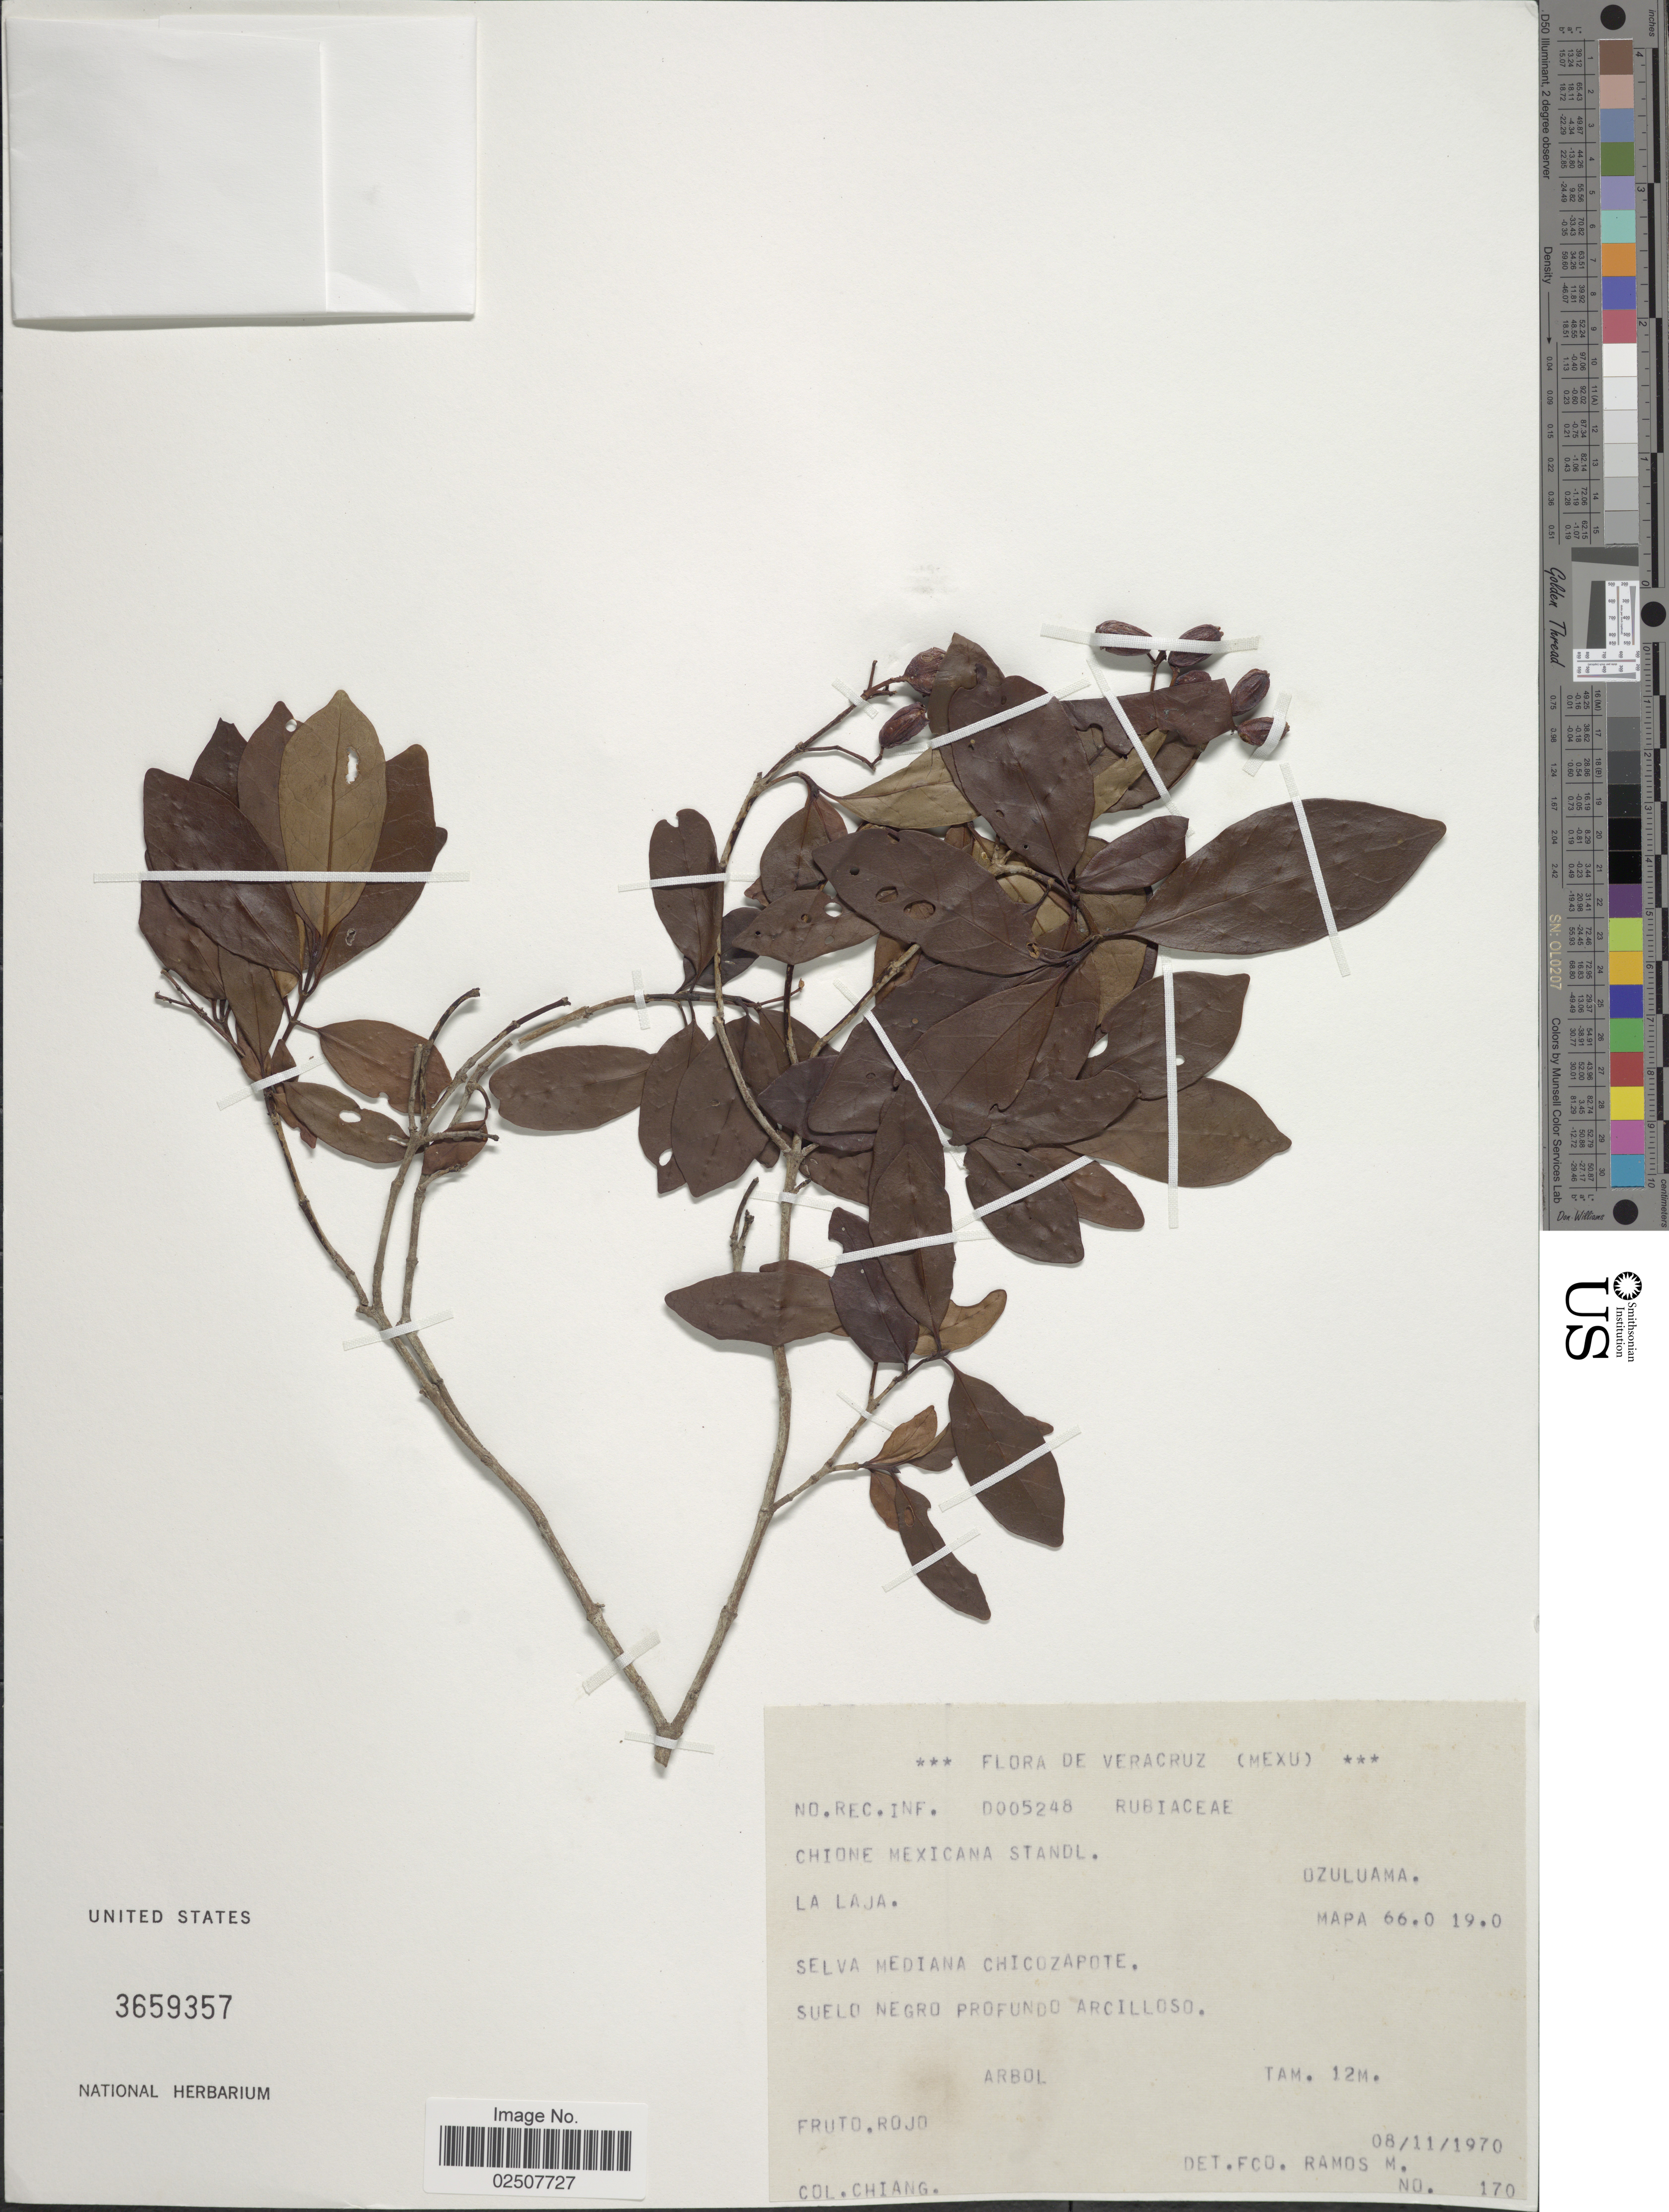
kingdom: Plantae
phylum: Tracheophyta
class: Magnoliopsida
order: Gentianales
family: Rubiaceae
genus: Chione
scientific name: Chione mexicana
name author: Standl.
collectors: -. Chiang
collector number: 170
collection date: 1970-11-08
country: Mexico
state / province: Veracruz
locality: Veracruz, La Laja, Ozuluama, Selva Mediana Chicozapote, Suelo Negro Profundo Arcilloso, Mapa 66.0 19.0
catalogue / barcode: US 3659357